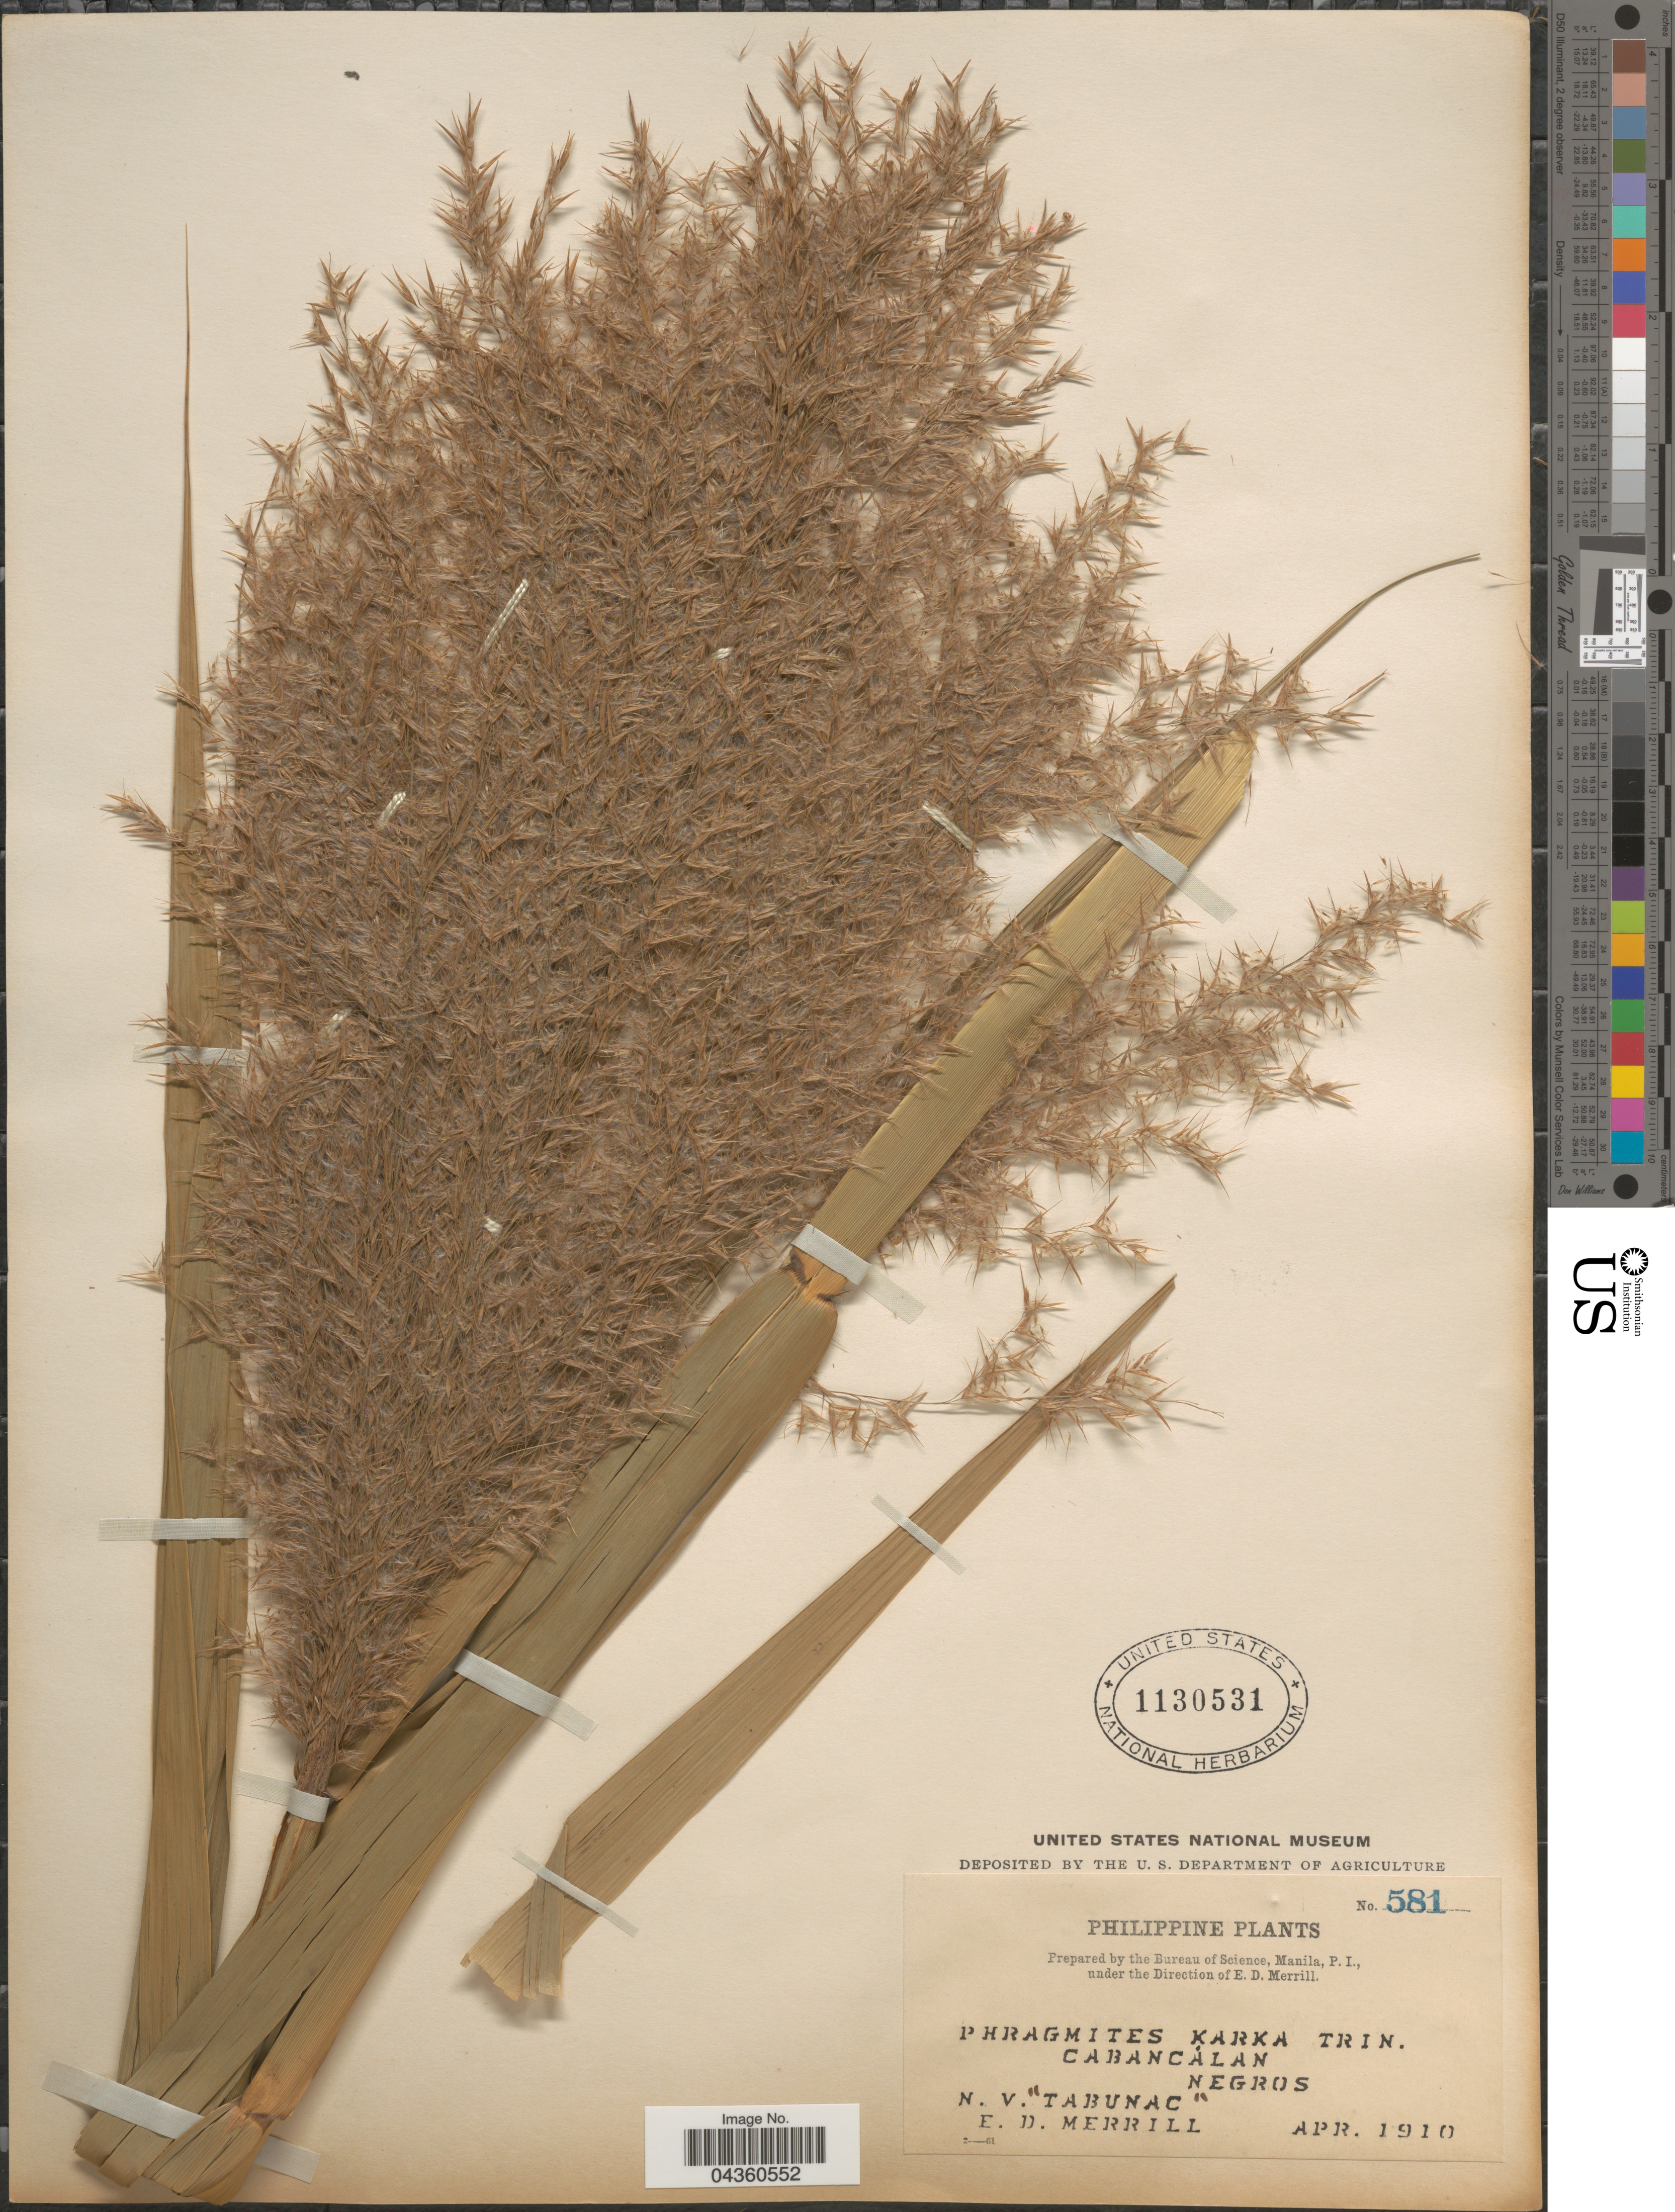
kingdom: Plantae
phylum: Tracheophyta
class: Liliopsida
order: Poales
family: Poaceae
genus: Phragmites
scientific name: Phragmites karka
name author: (Retz.) Trin. ex Steud.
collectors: E. D. Merrill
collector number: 581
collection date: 1910-04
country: Philippines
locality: Cabancalan. Negros.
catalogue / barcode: US 1130531